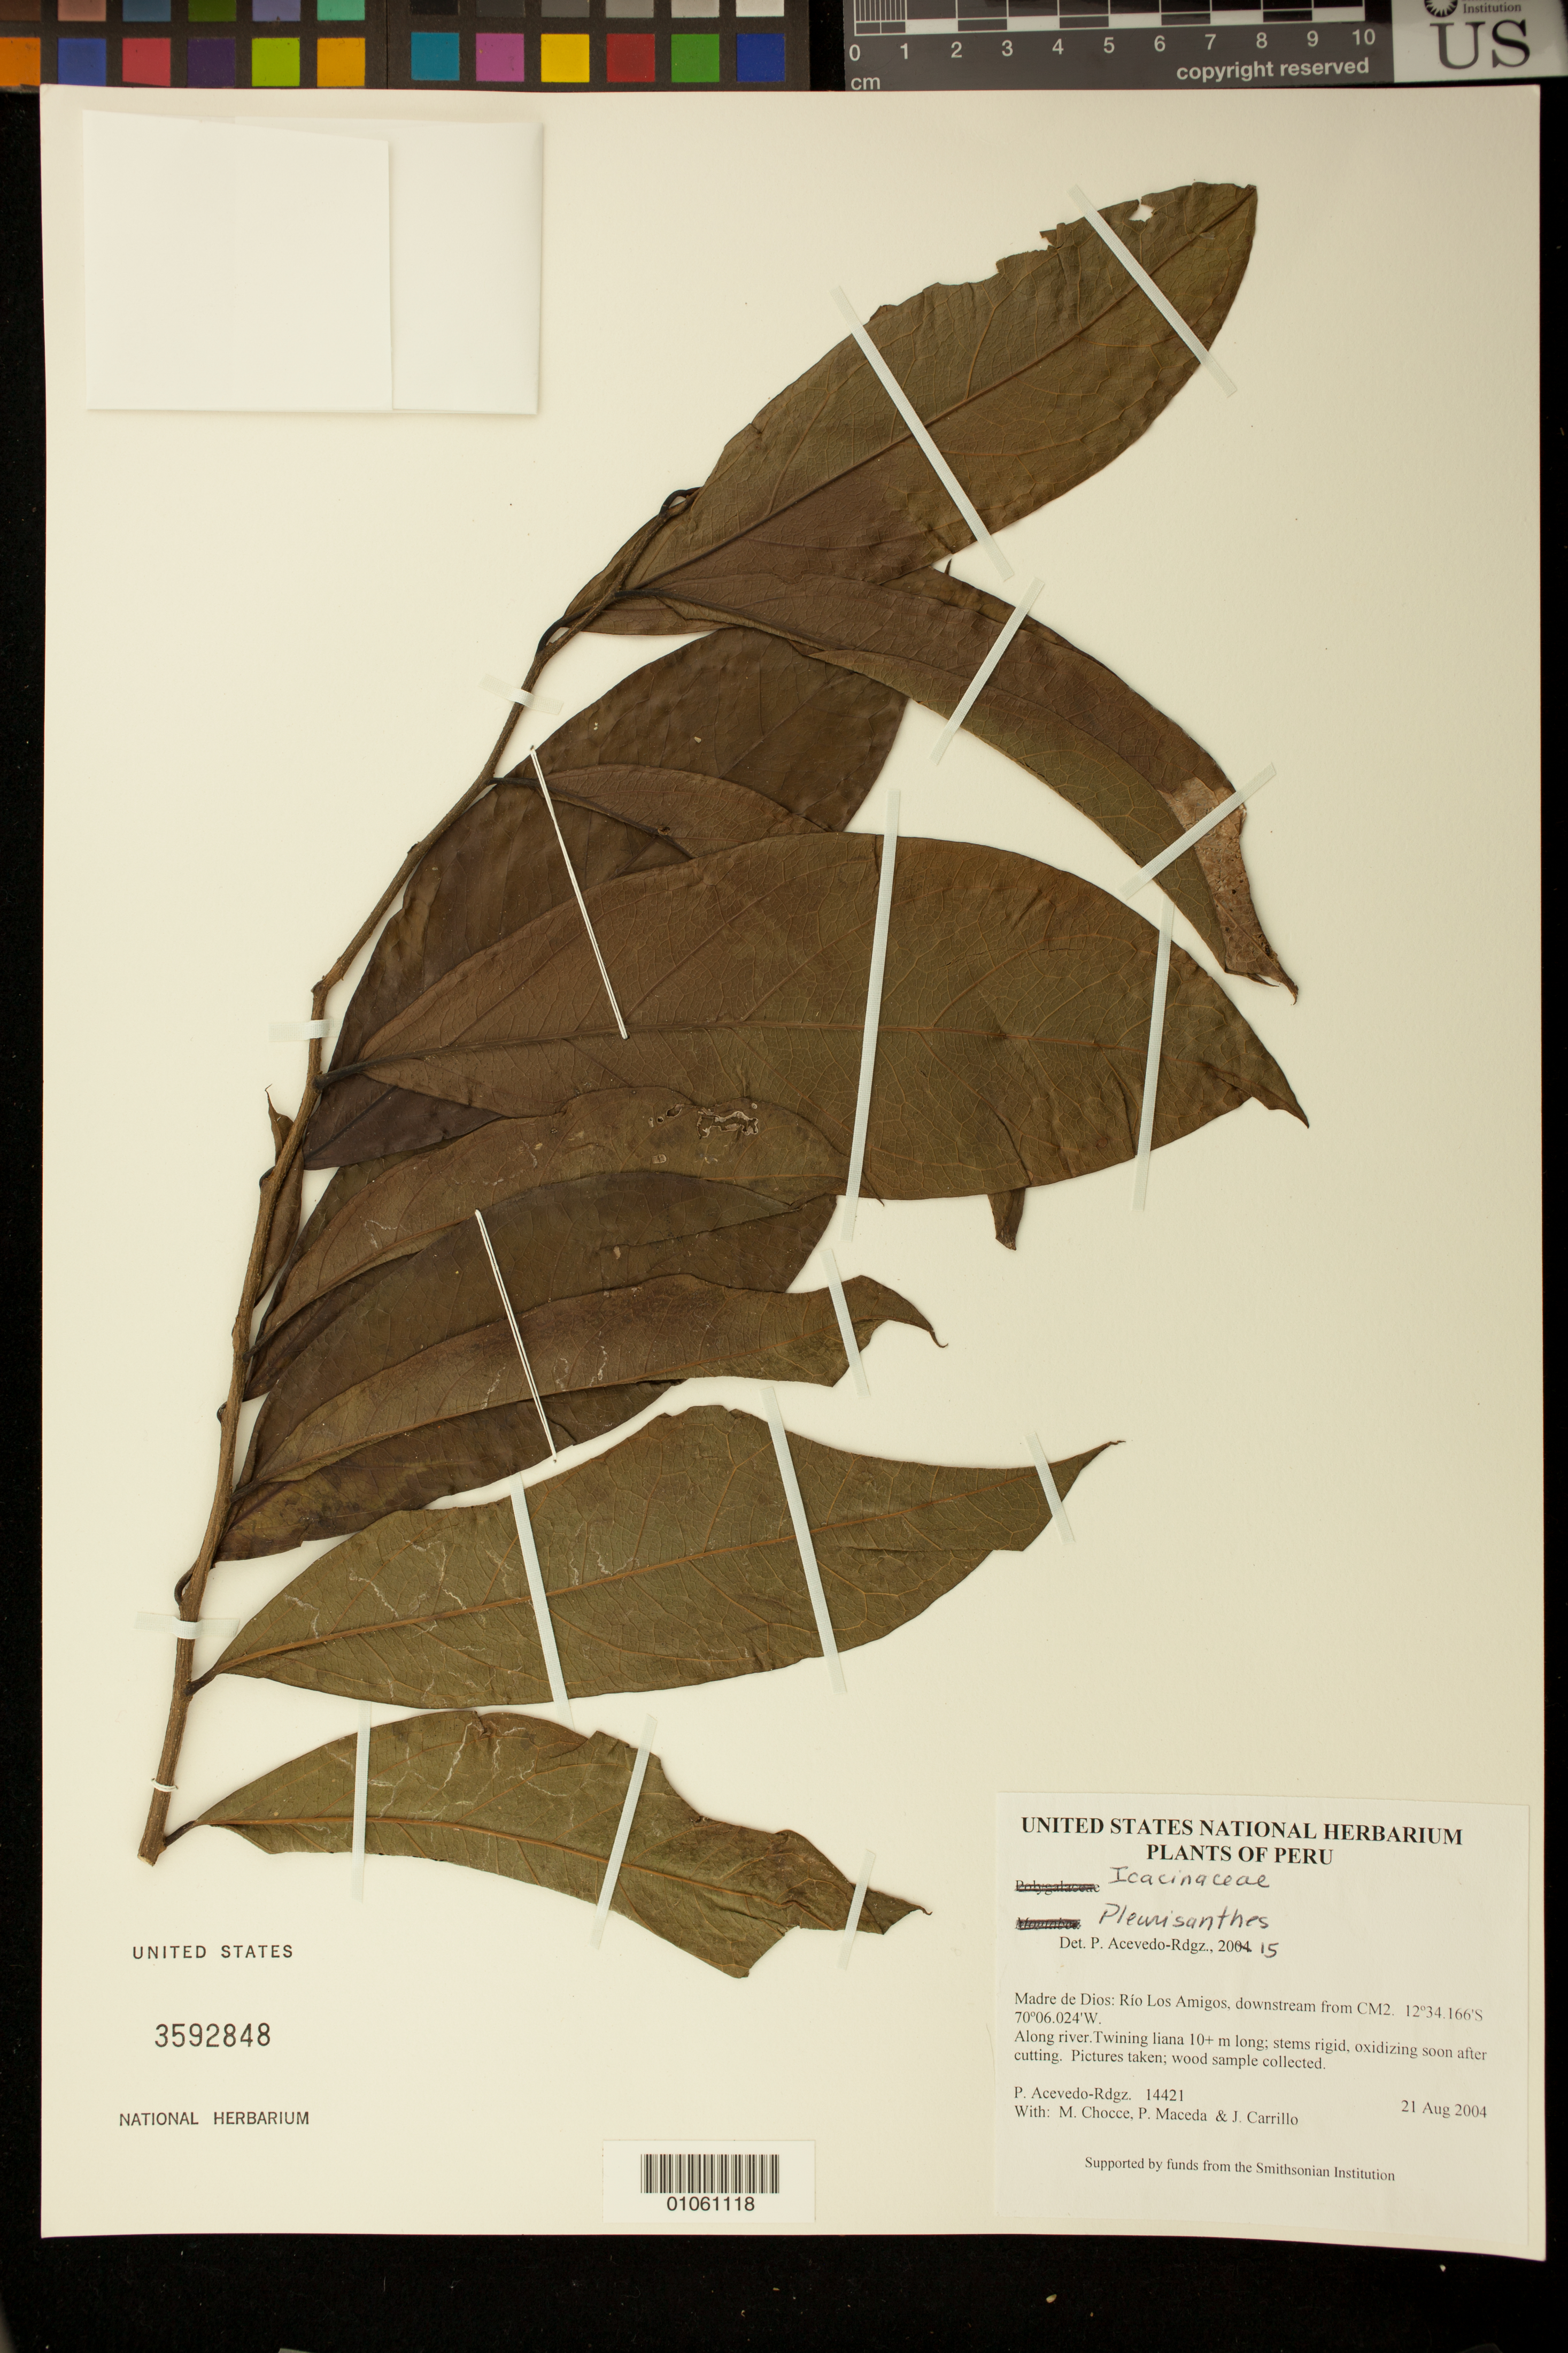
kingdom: Plantae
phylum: Tracheophyta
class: Magnoliopsida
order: Icacinales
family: Icacinaceae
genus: Pleurisanthes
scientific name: Pleurisanthes sp.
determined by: Acevedo-Rodríguez, P., (BOT), Smithsonian Institution - National Museum of Natural History (UNITED STATES)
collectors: P. Acevedo-Rodr., M. Chocce, P. Maceda & J. Carrillo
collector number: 14421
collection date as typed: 21 Aug 2004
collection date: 2004-08-21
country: Peru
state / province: Madre de Dios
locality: Madre de Dios: Río Los Amigos, downstream from CM2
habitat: Along river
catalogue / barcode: US 3592848